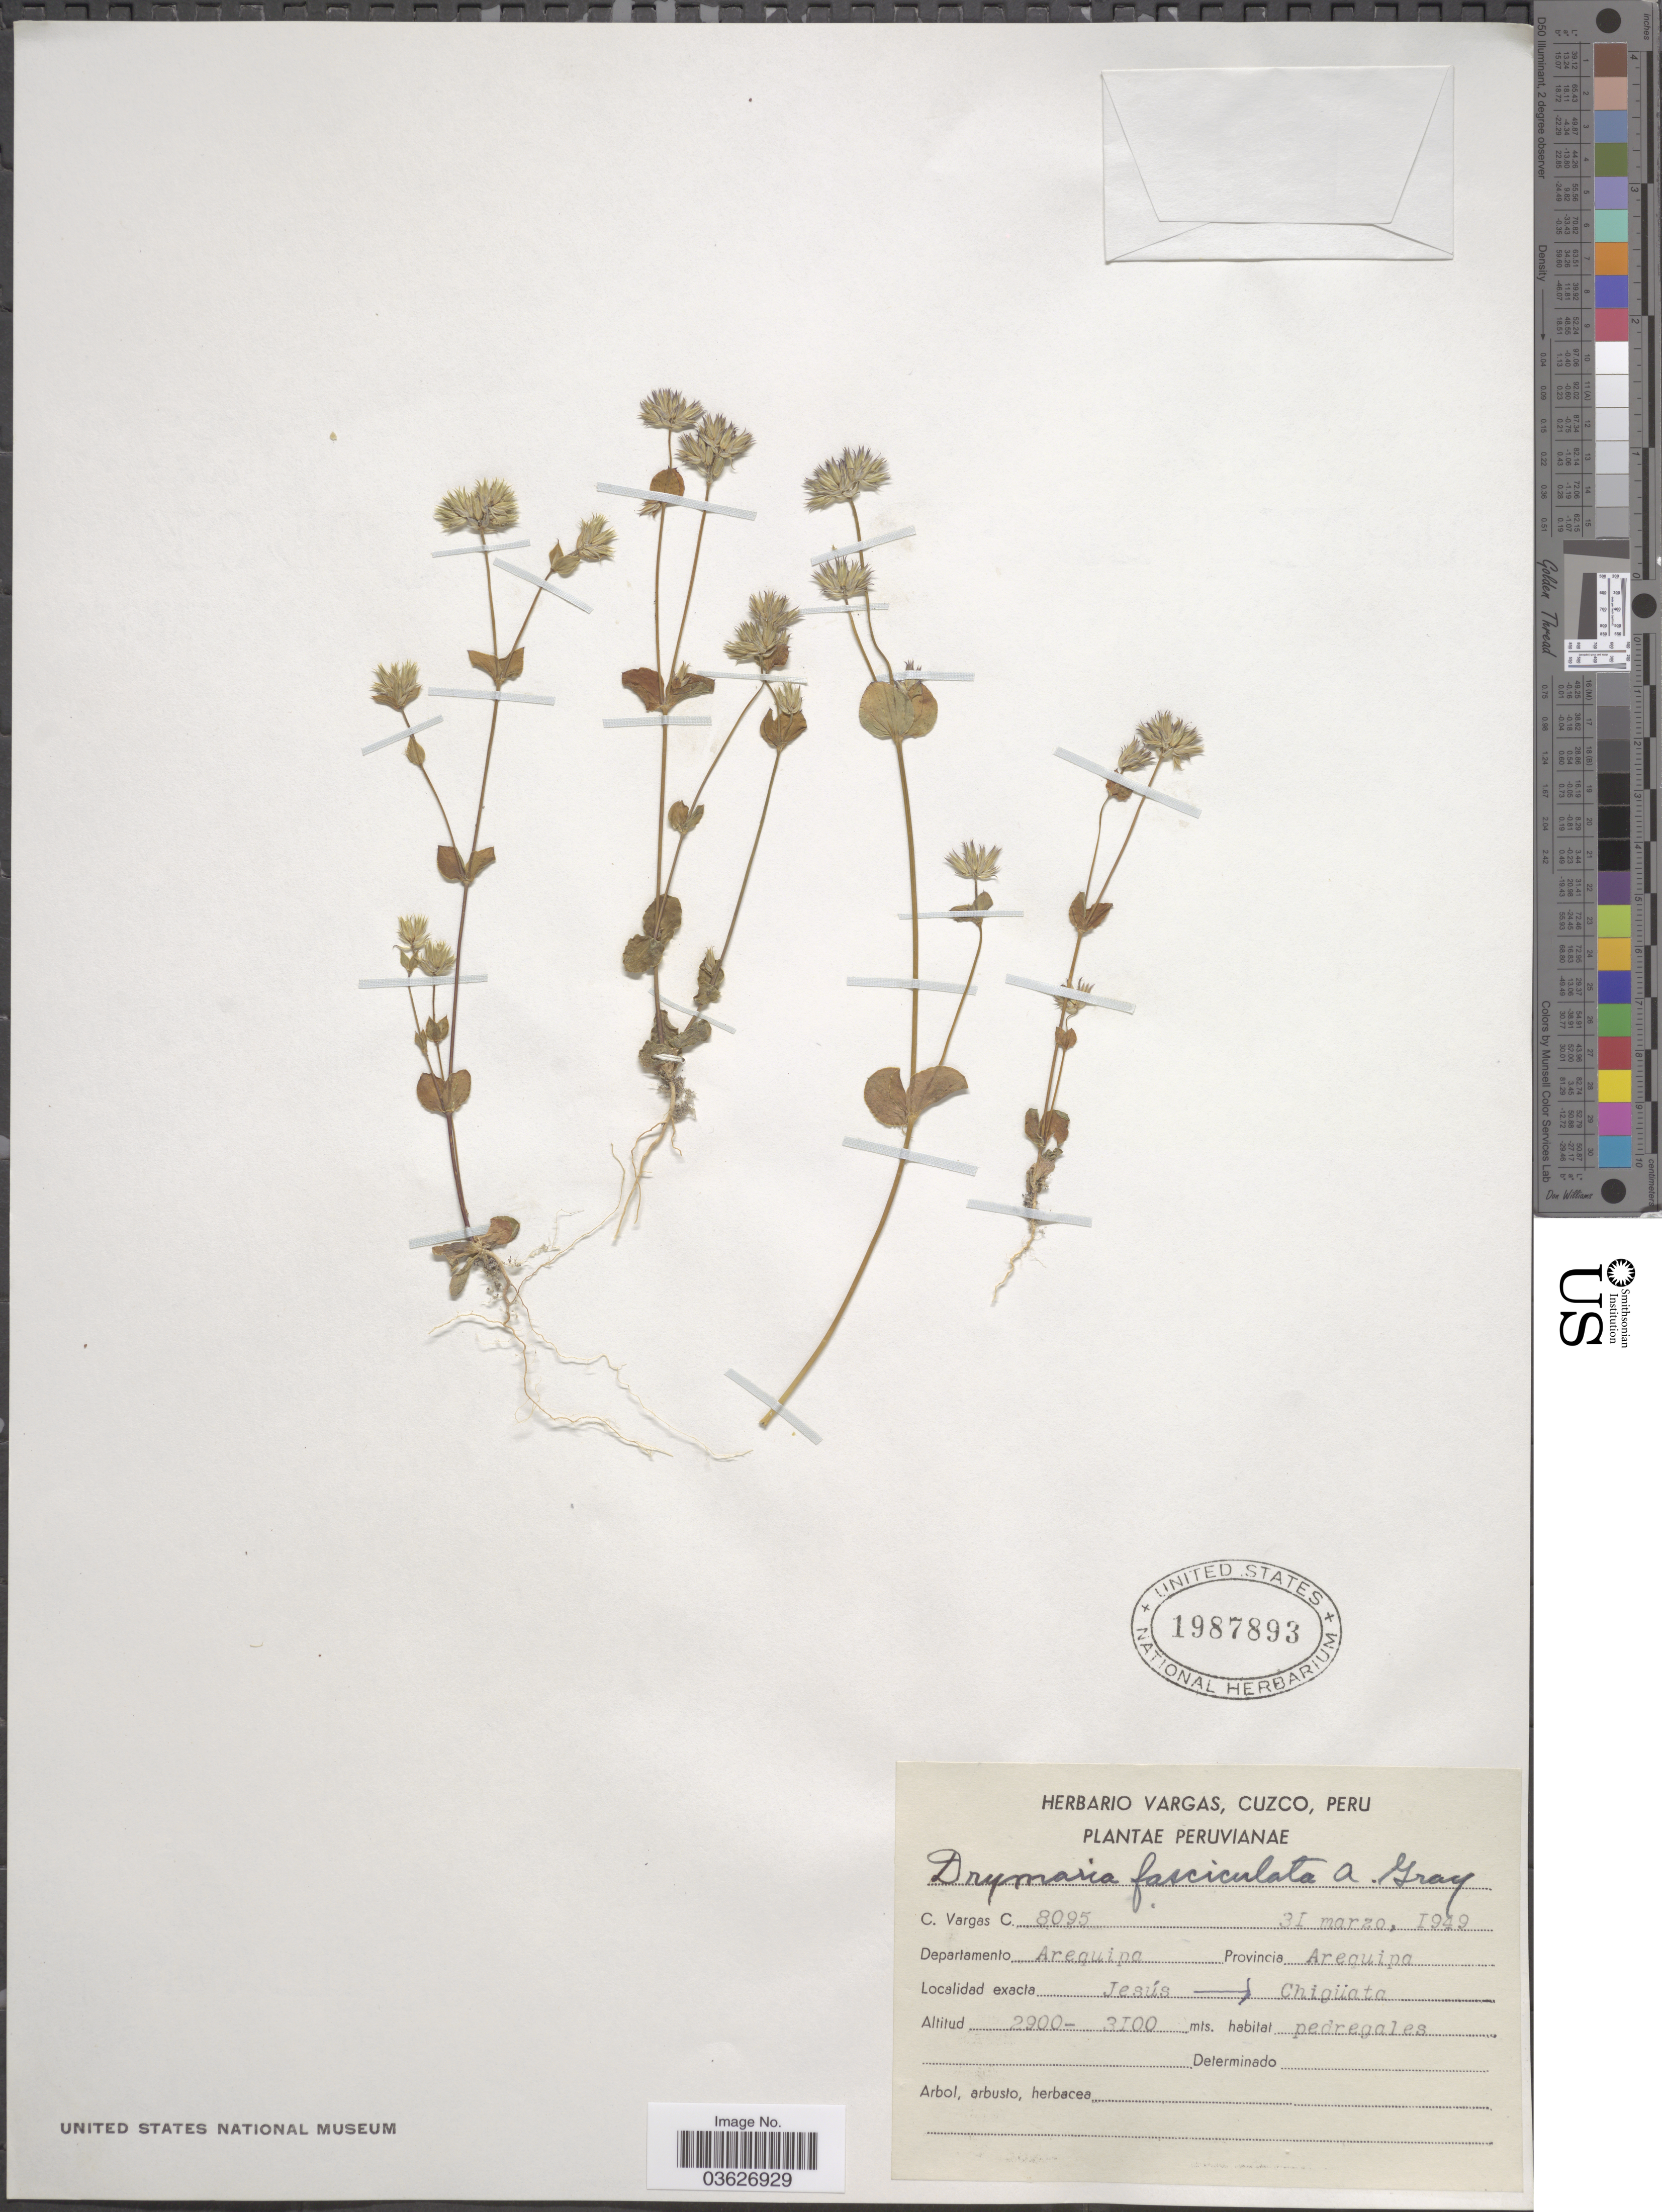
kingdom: Plantae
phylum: Tracheophyta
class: Magnoliopsida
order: Caryophyllales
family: Caryophyllaceae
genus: Drymaria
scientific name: Drymaria fasciculata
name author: A. Gray in Wilkes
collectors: C. Vargas Calderón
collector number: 8095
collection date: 1949-03-31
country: Peru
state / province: Arequipa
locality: Departamento Arequipa. Jesús Chigüata.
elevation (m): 2900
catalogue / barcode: US 1987893